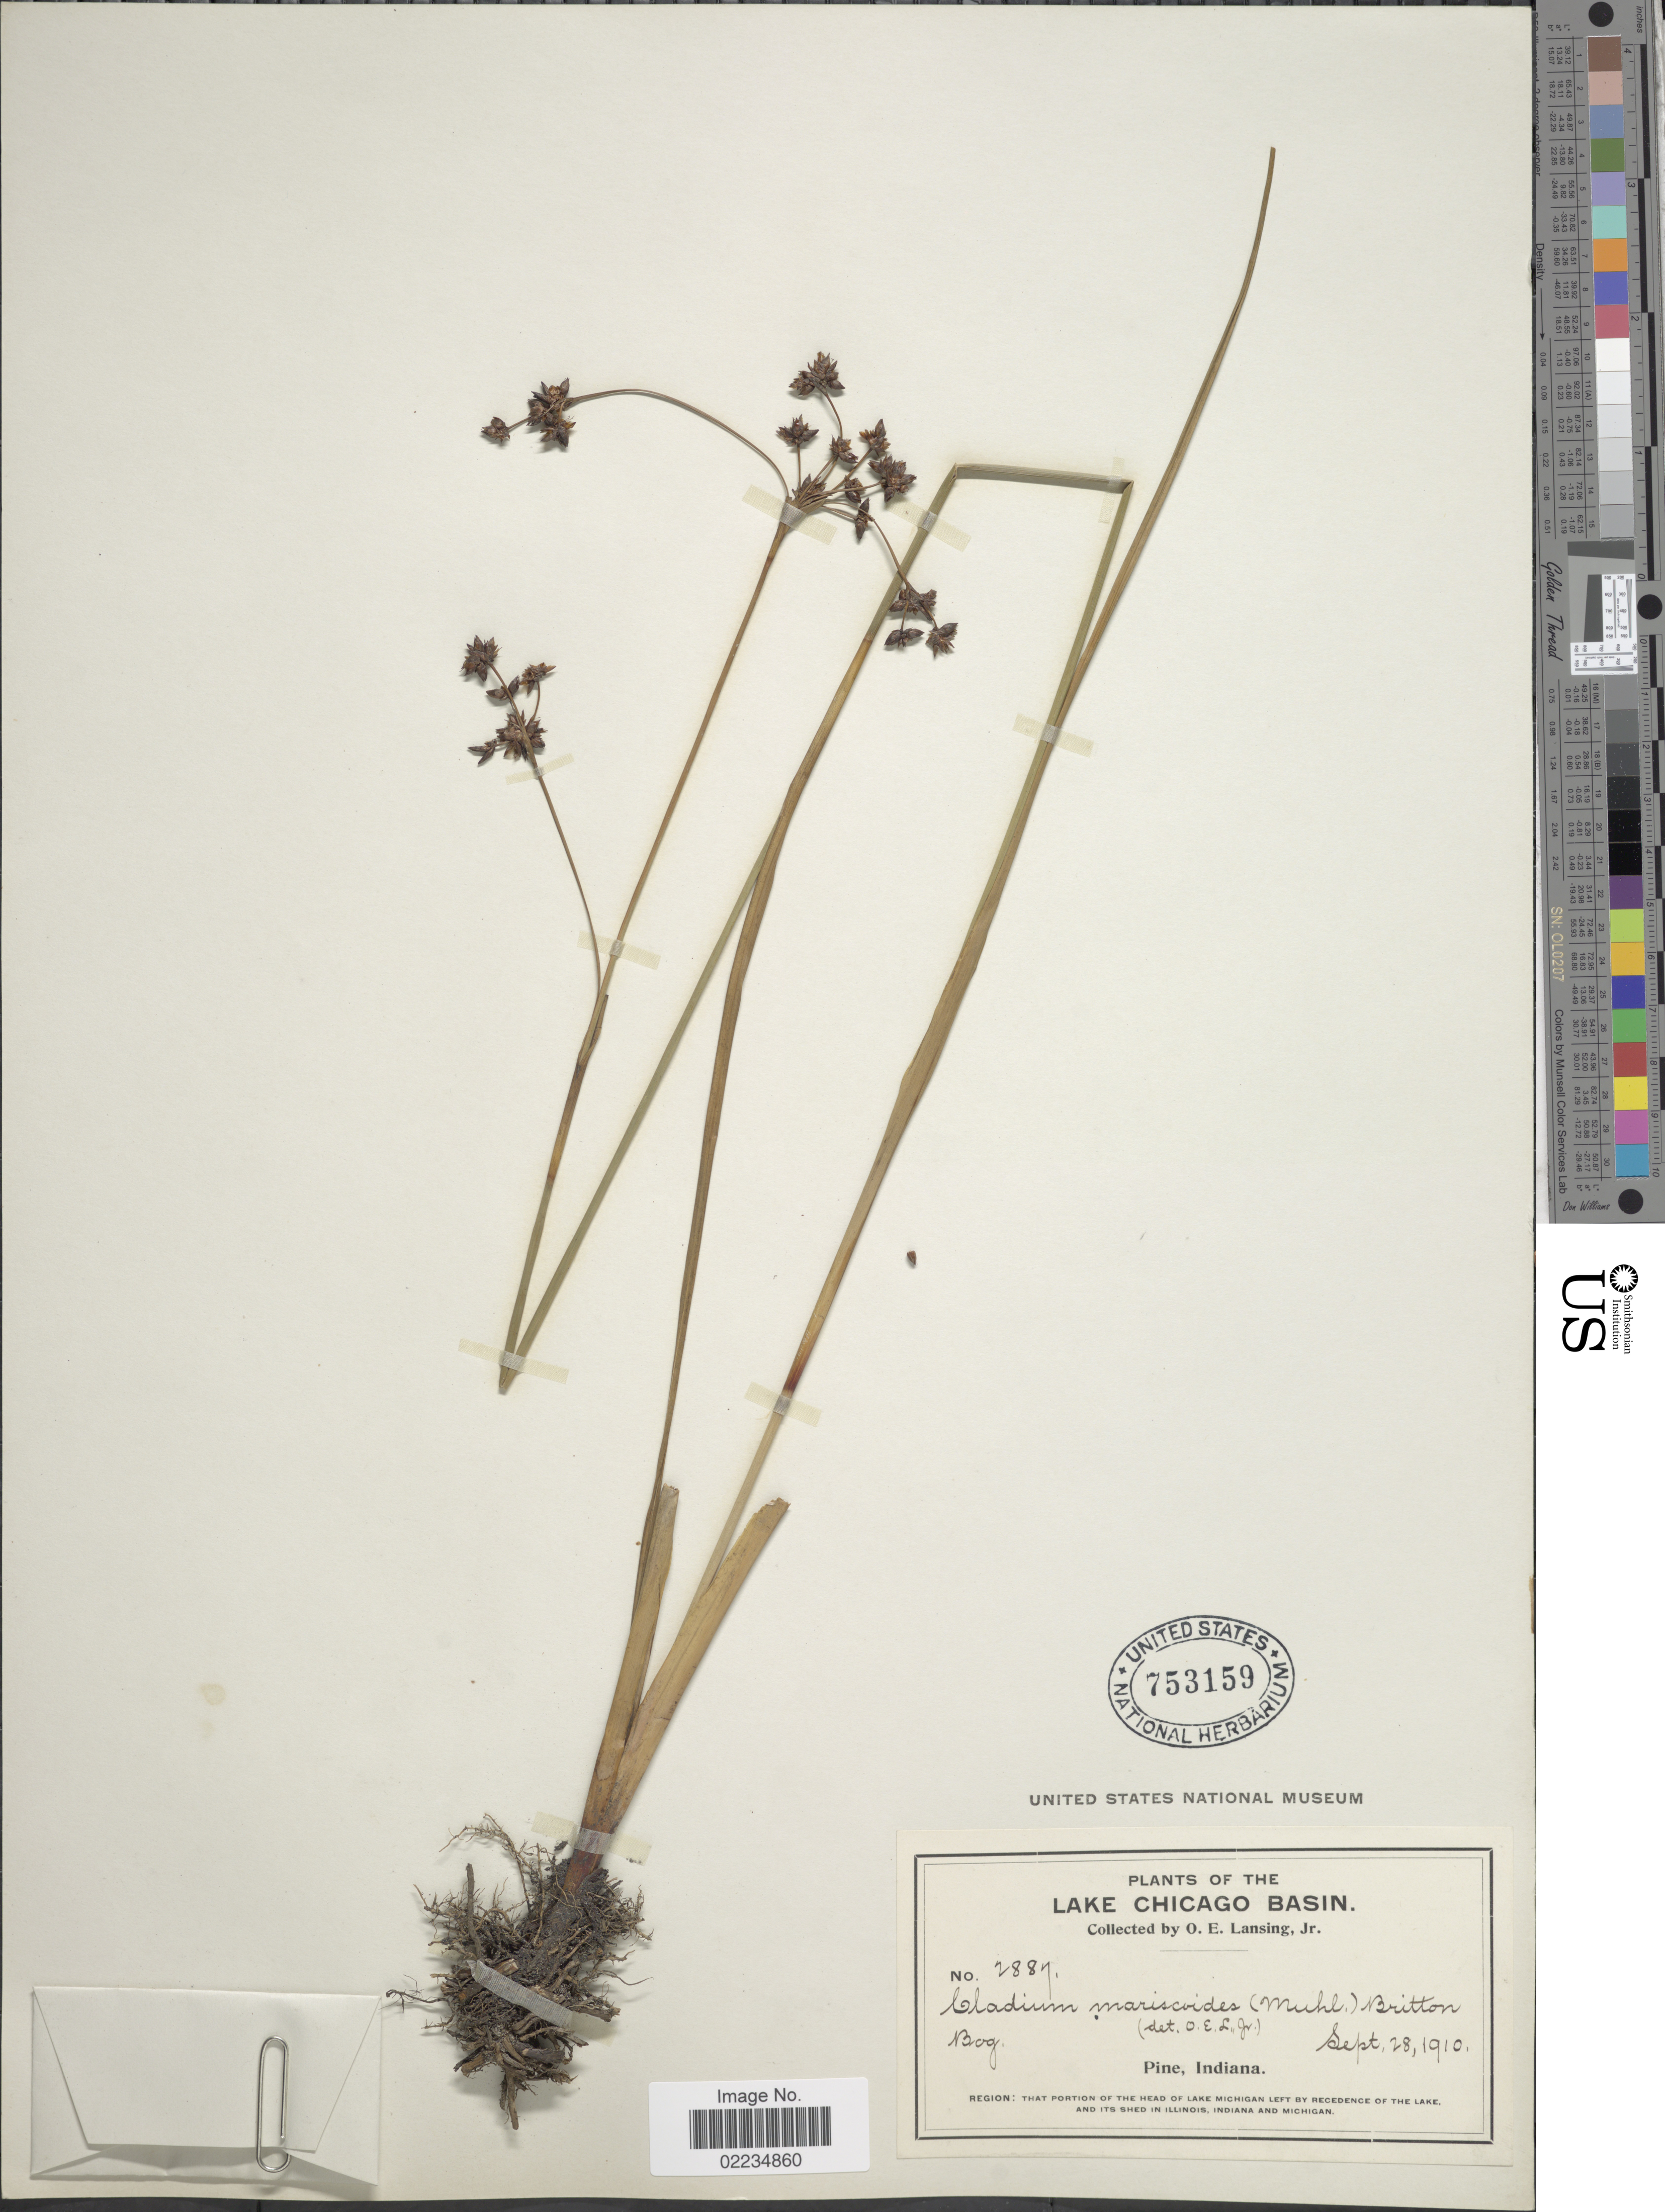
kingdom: Plantae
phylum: Tracheophyta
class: Liliopsida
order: Poales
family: Cyperaceae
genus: Cladium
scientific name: Cladium mariscoides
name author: (Muhl.) Torr.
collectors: O. Lansing Jr.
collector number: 2887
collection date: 1910-09-28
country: United States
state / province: Indiana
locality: Lake Chicago Basin, Pine,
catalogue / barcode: US 753159